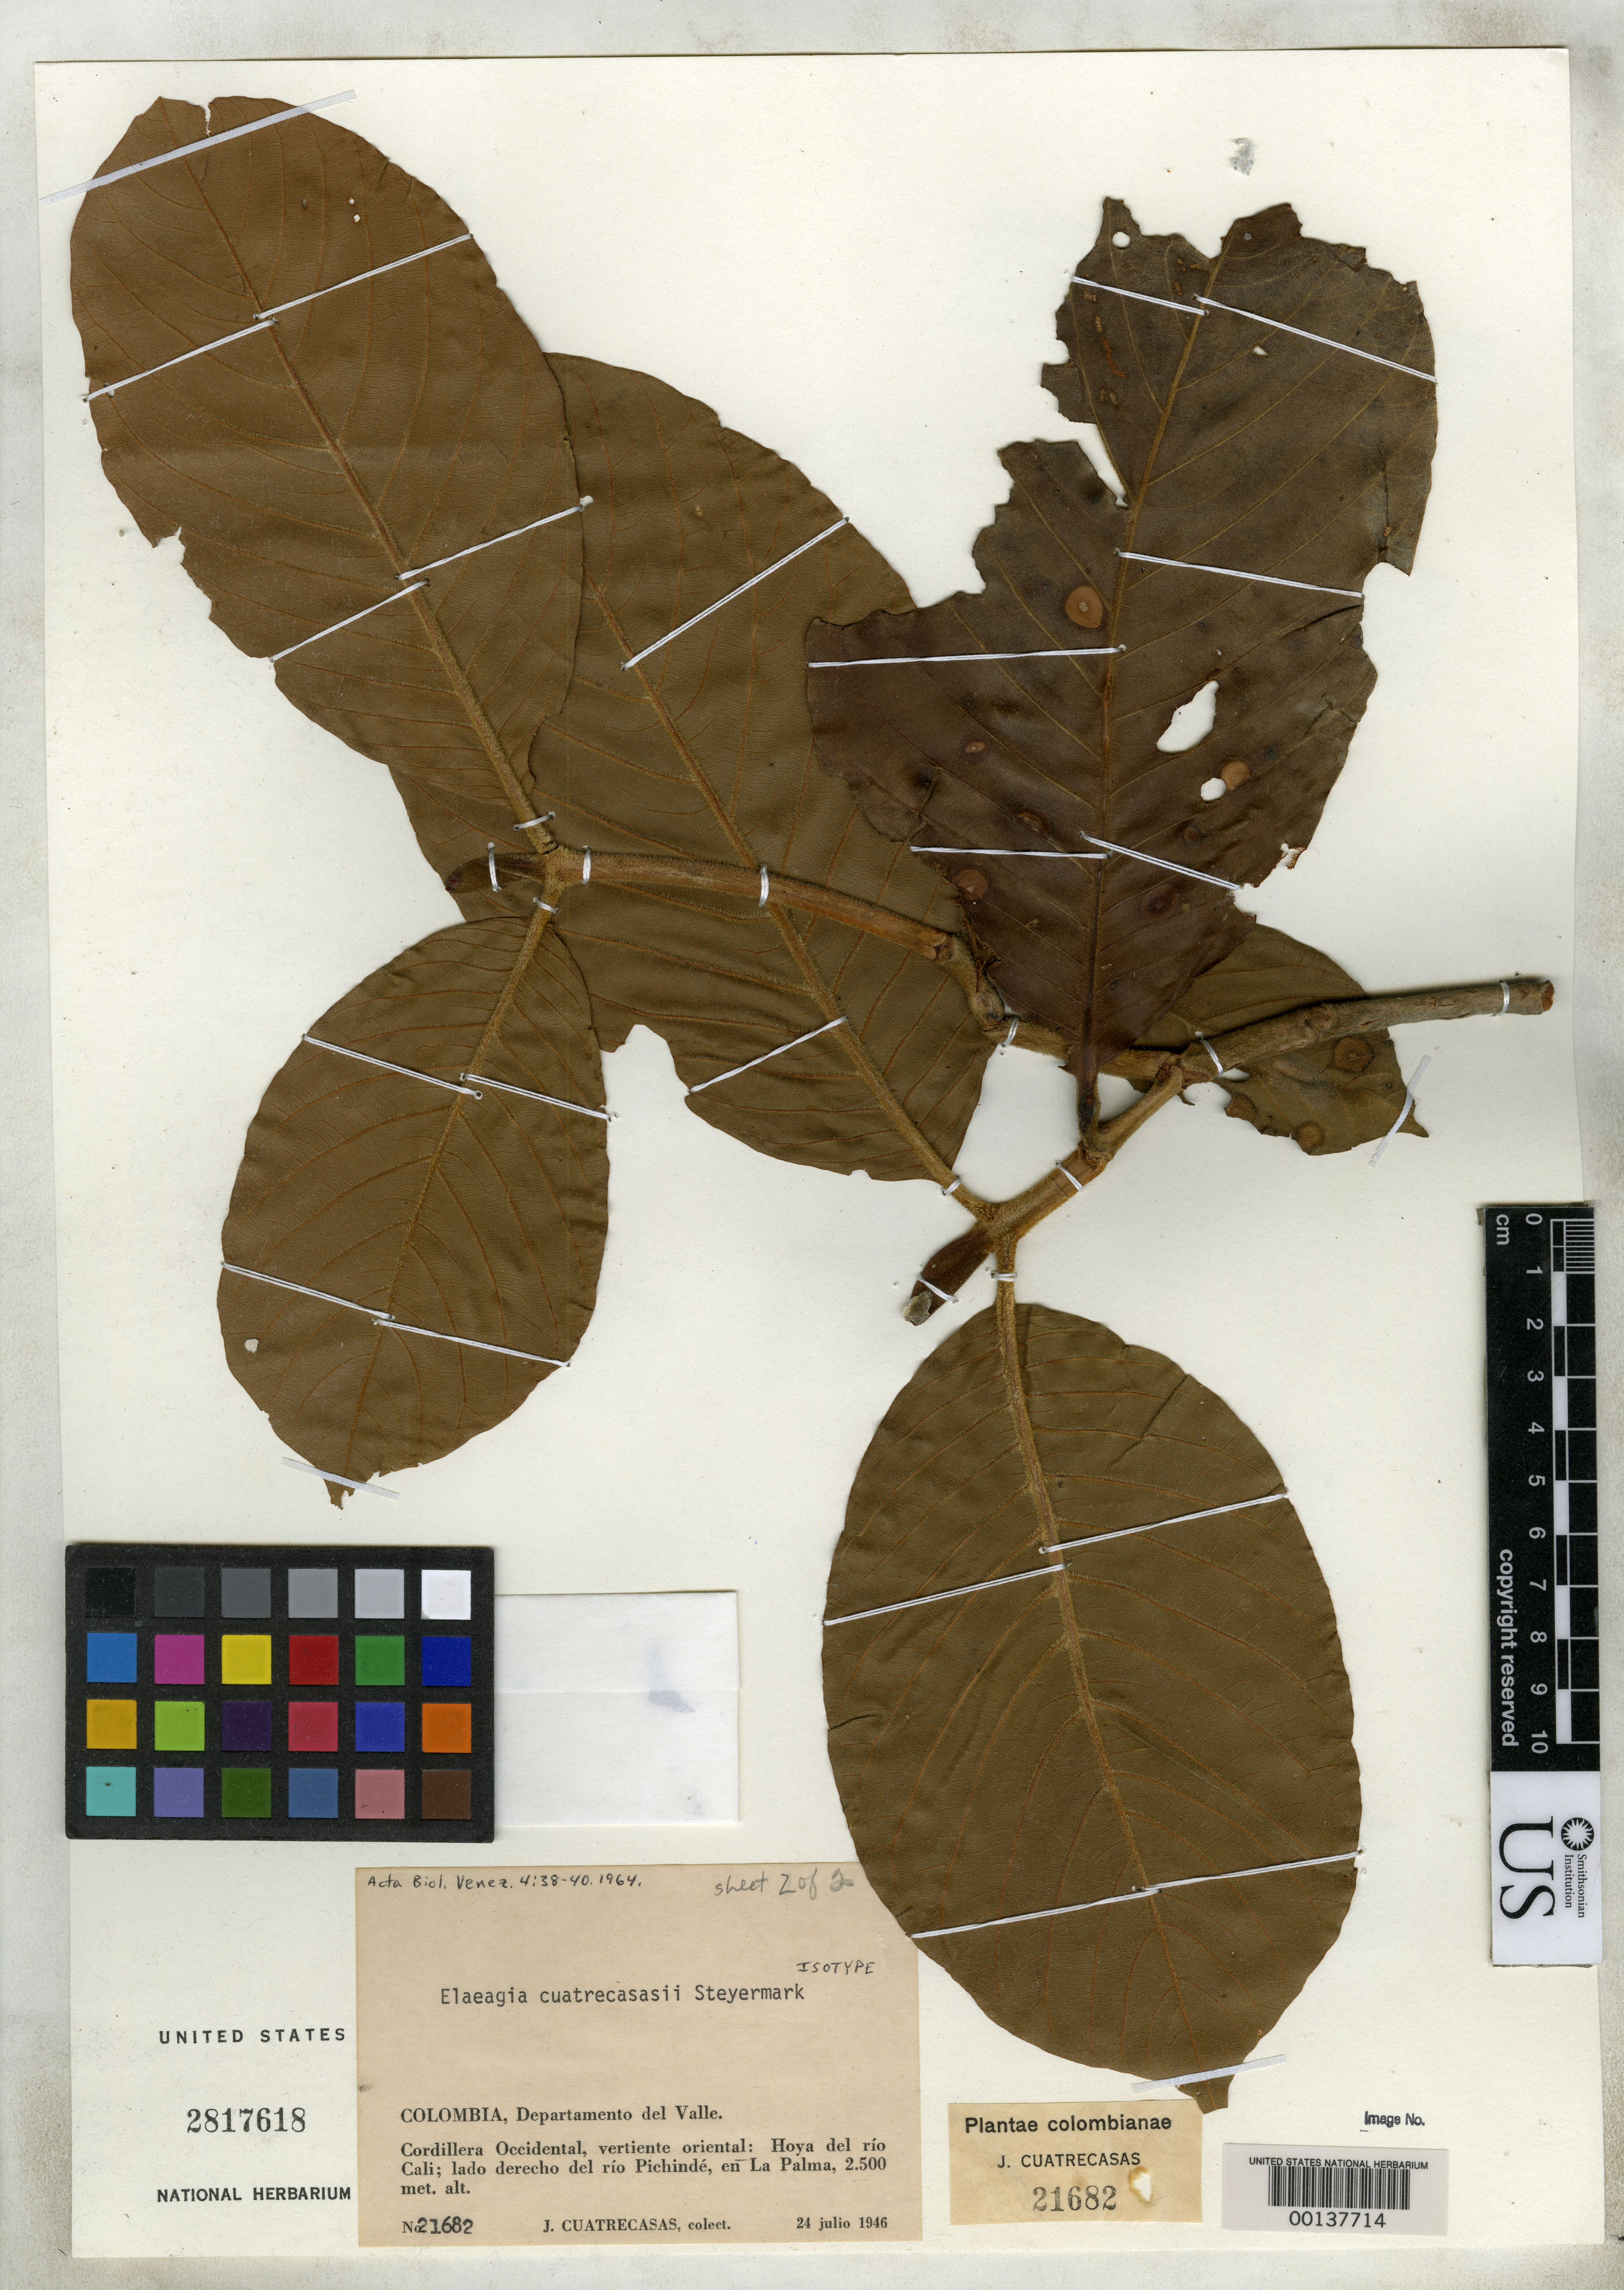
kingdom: Plantae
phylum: Tracheophyta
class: Magnoliopsida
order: Gentianales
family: Rubiaceae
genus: Elaeagia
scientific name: Elaeagia cuatrecasasii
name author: Steyerm.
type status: Isotype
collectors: J. Cuatrecasas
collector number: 21682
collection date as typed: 24 Jul 1946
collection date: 1946-07-24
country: Colombia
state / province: Valle del Cauca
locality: Cordillera Occidental, Hoya del Rio Cali.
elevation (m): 2500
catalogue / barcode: US 2817618